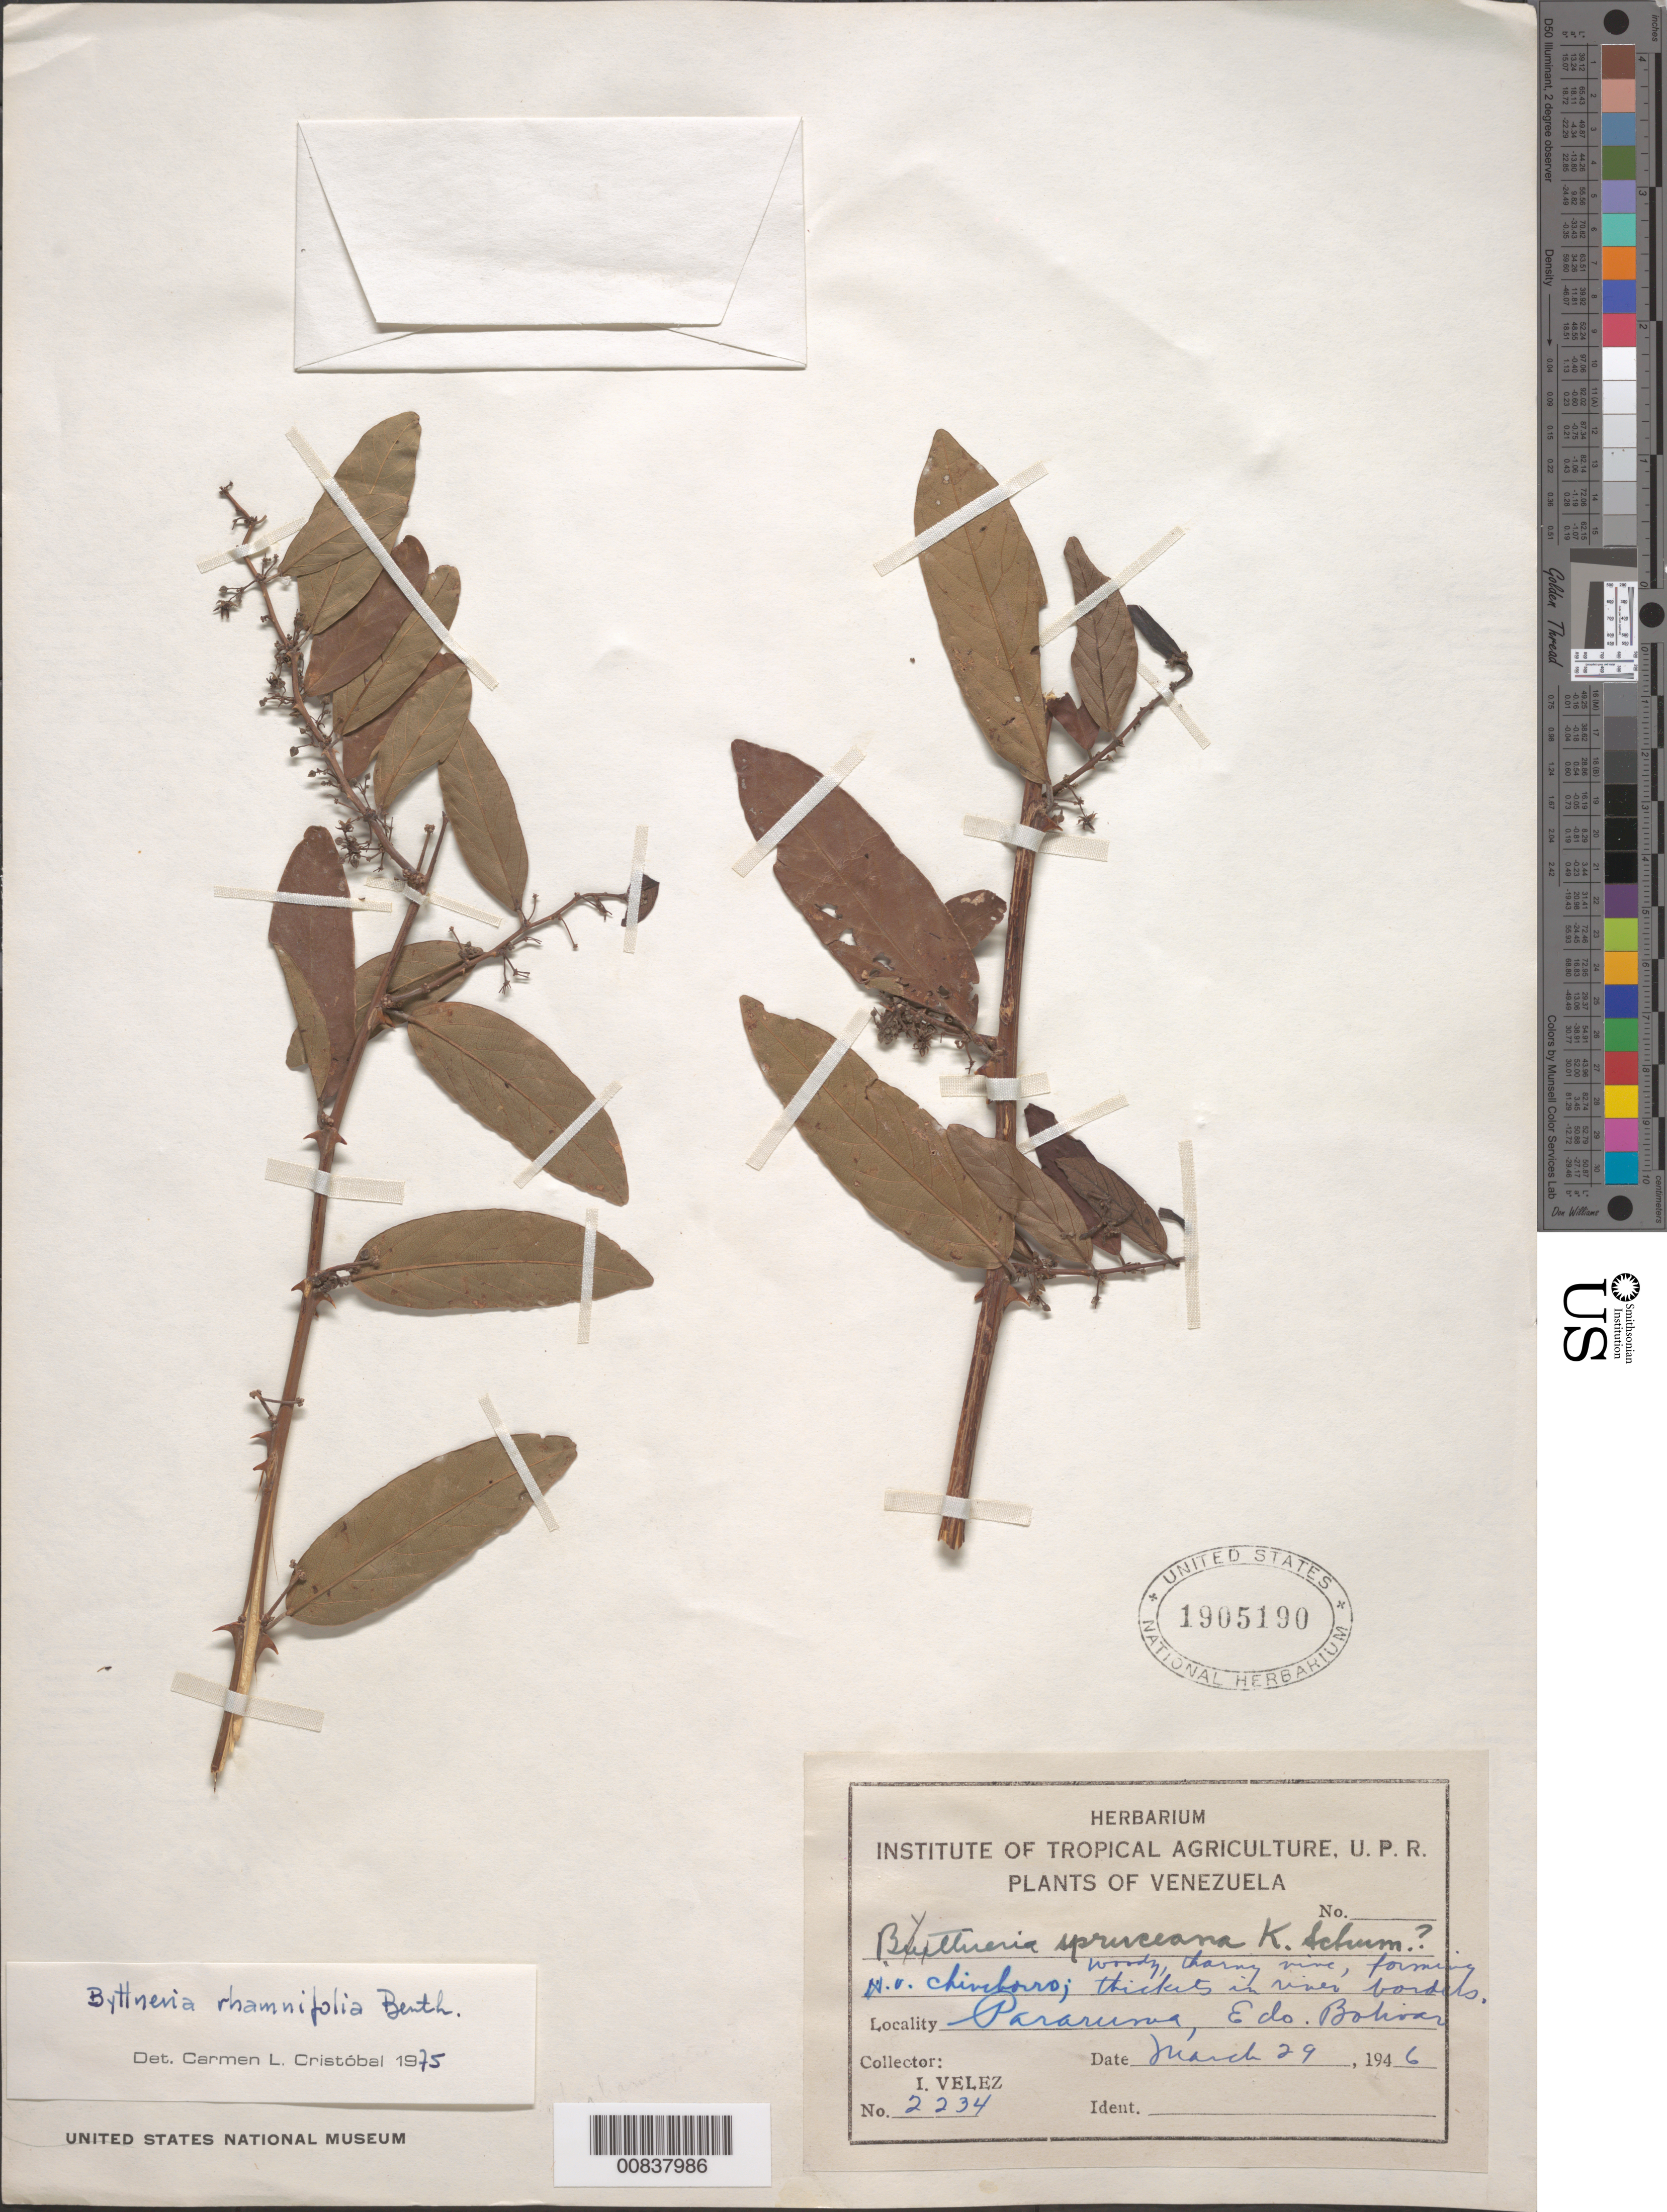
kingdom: Plantae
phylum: Tracheophyta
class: Magnoliopsida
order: Malvales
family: Malvaceae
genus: Byttneria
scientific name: Byttneria rhamnifolia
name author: Benth.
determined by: Cristóbal, C. L.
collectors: I. Velez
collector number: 2234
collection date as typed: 29-Mar-46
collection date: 1946-03-29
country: Venezuela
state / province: Bolívar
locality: Pararuma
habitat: Vine borders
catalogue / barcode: US 1905190